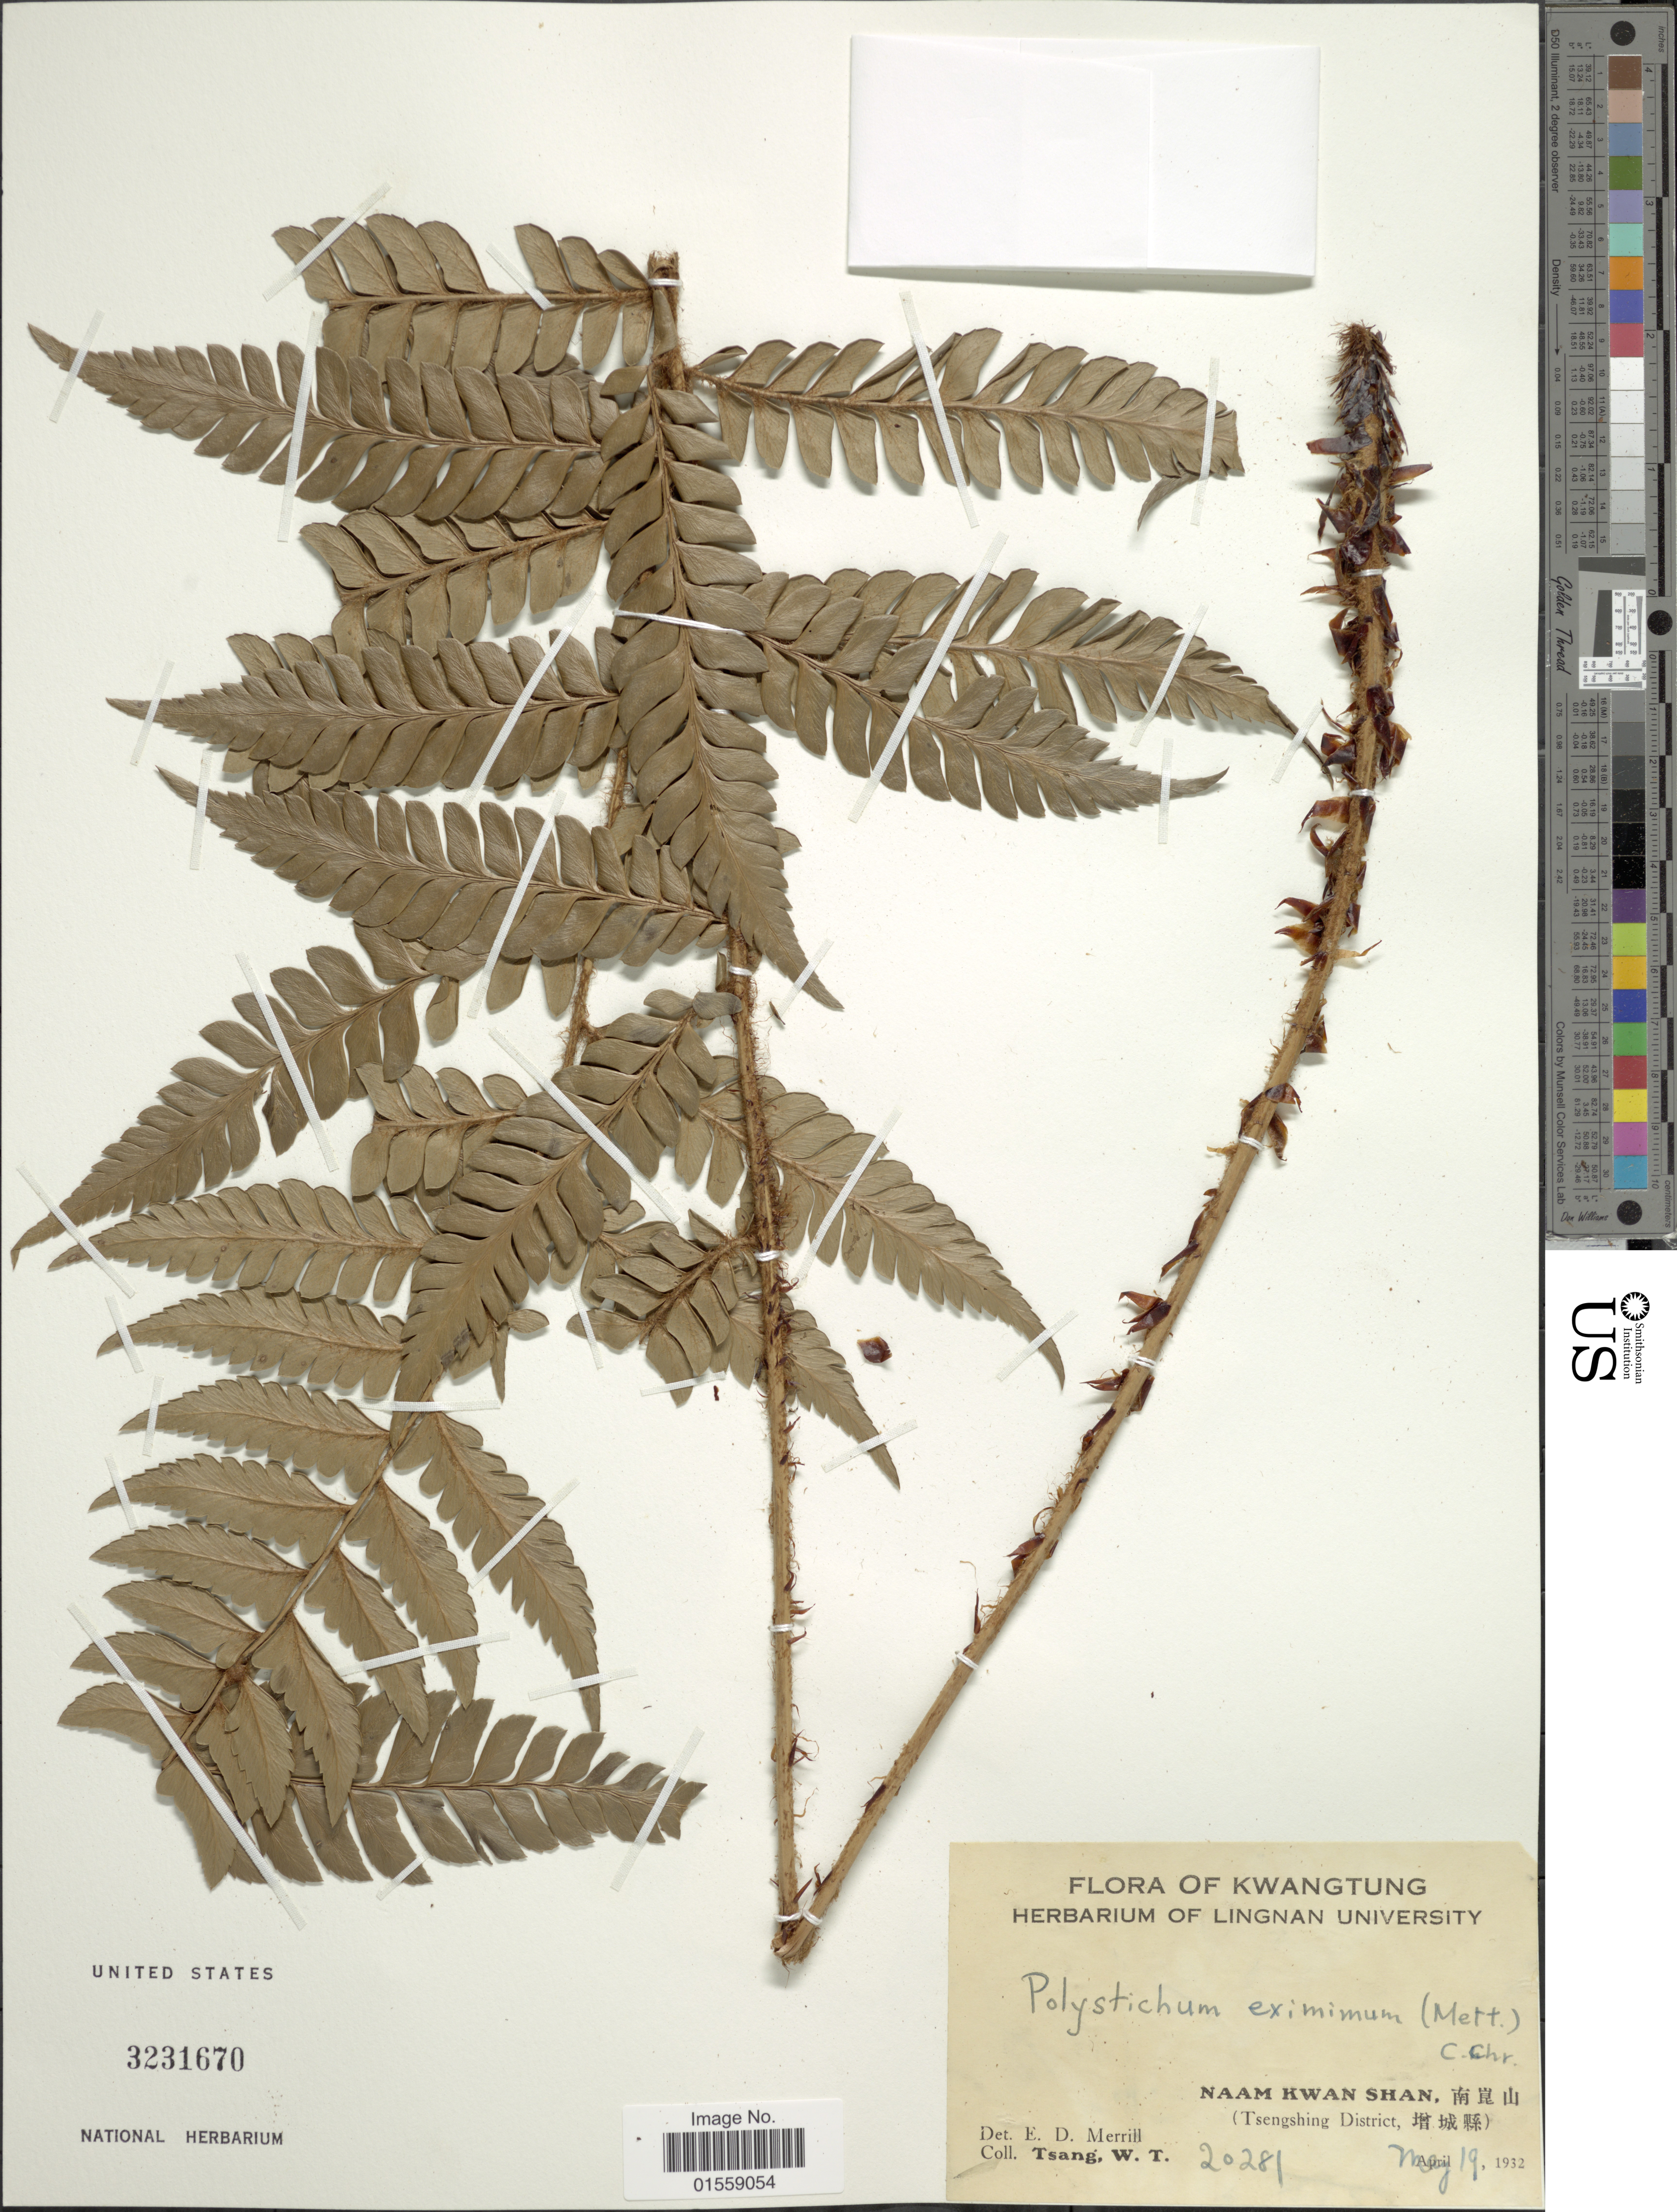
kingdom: Plantae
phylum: Tracheophyta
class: Polypodiopsida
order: Polypodiales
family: Dryopteridaceae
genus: Polystichum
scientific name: Polystichum eximium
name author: (Mett. ex Kuhn) C. Chr.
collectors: W. T. Tsang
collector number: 20281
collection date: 1932-05-19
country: China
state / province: Guangdong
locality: Kwangtung, Naam Kwan Shan, (Tsengshing District).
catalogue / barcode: US 3231670